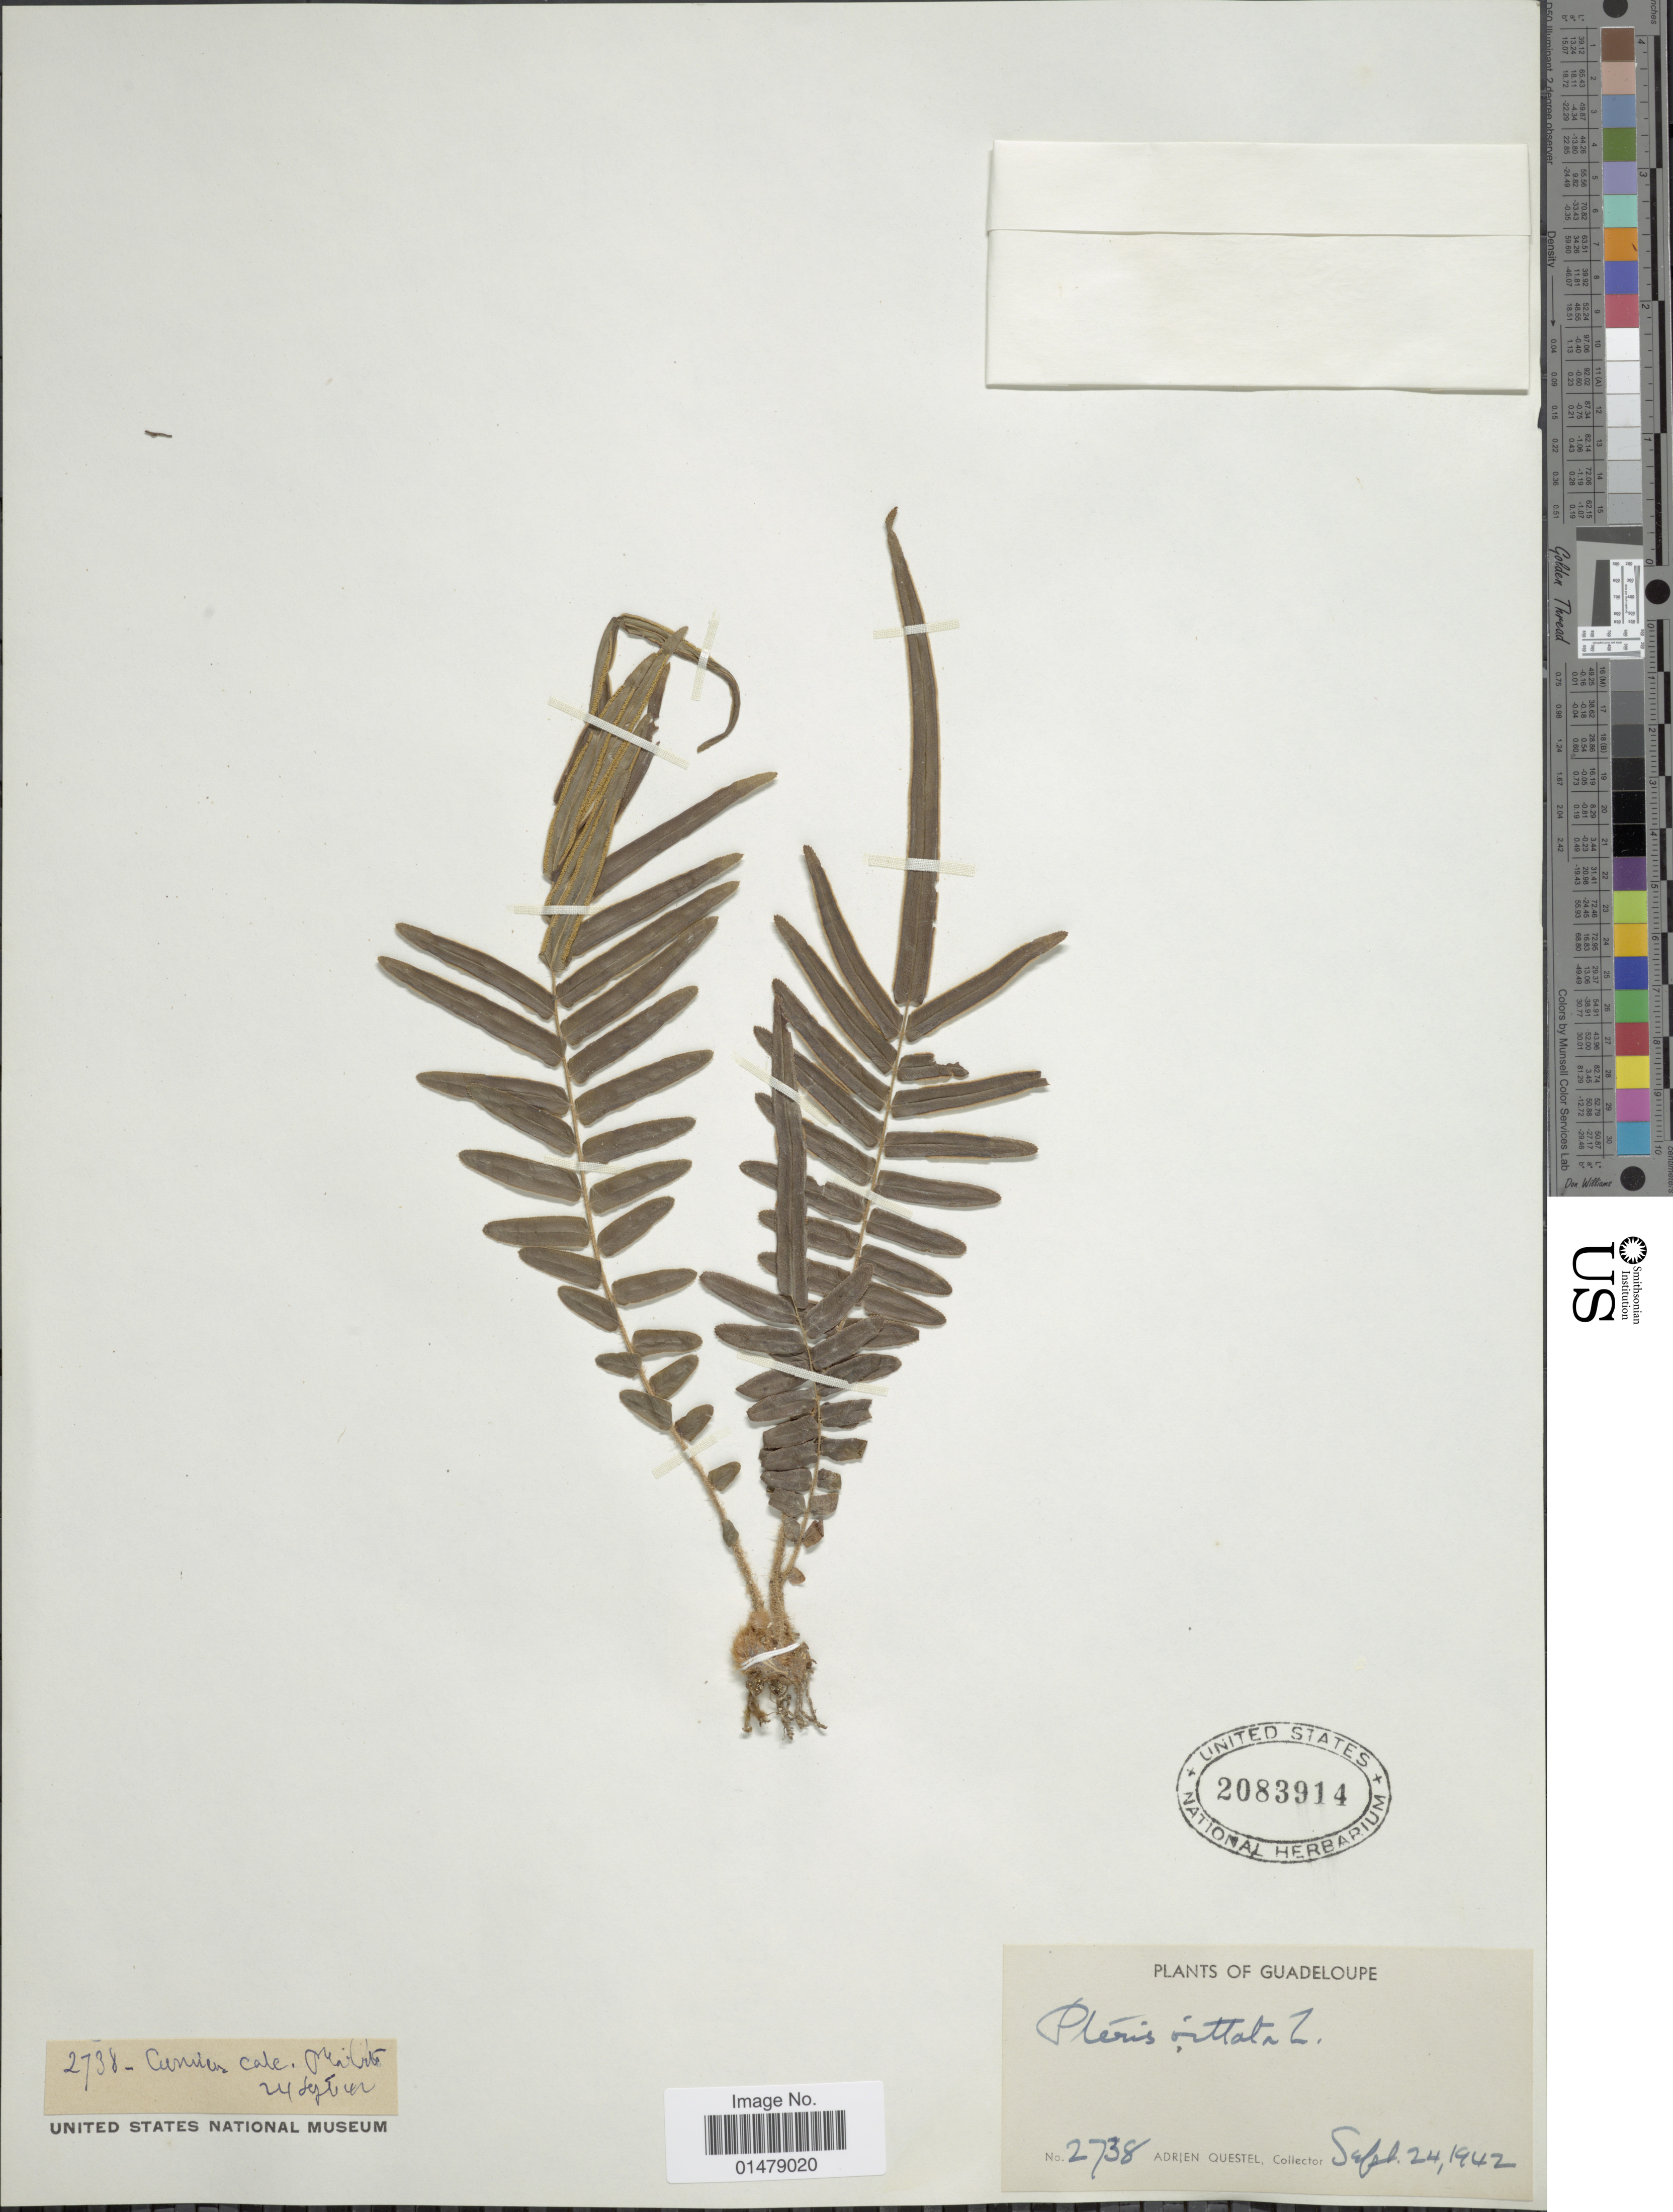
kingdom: Plantae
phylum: Tracheophyta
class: Polypodiopsida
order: Polypodiales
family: Pteridaceae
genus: Pteris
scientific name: Pteris vittata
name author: L.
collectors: A. Questel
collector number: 2738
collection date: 1942-09-24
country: Guadeloupe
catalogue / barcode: US 2083914